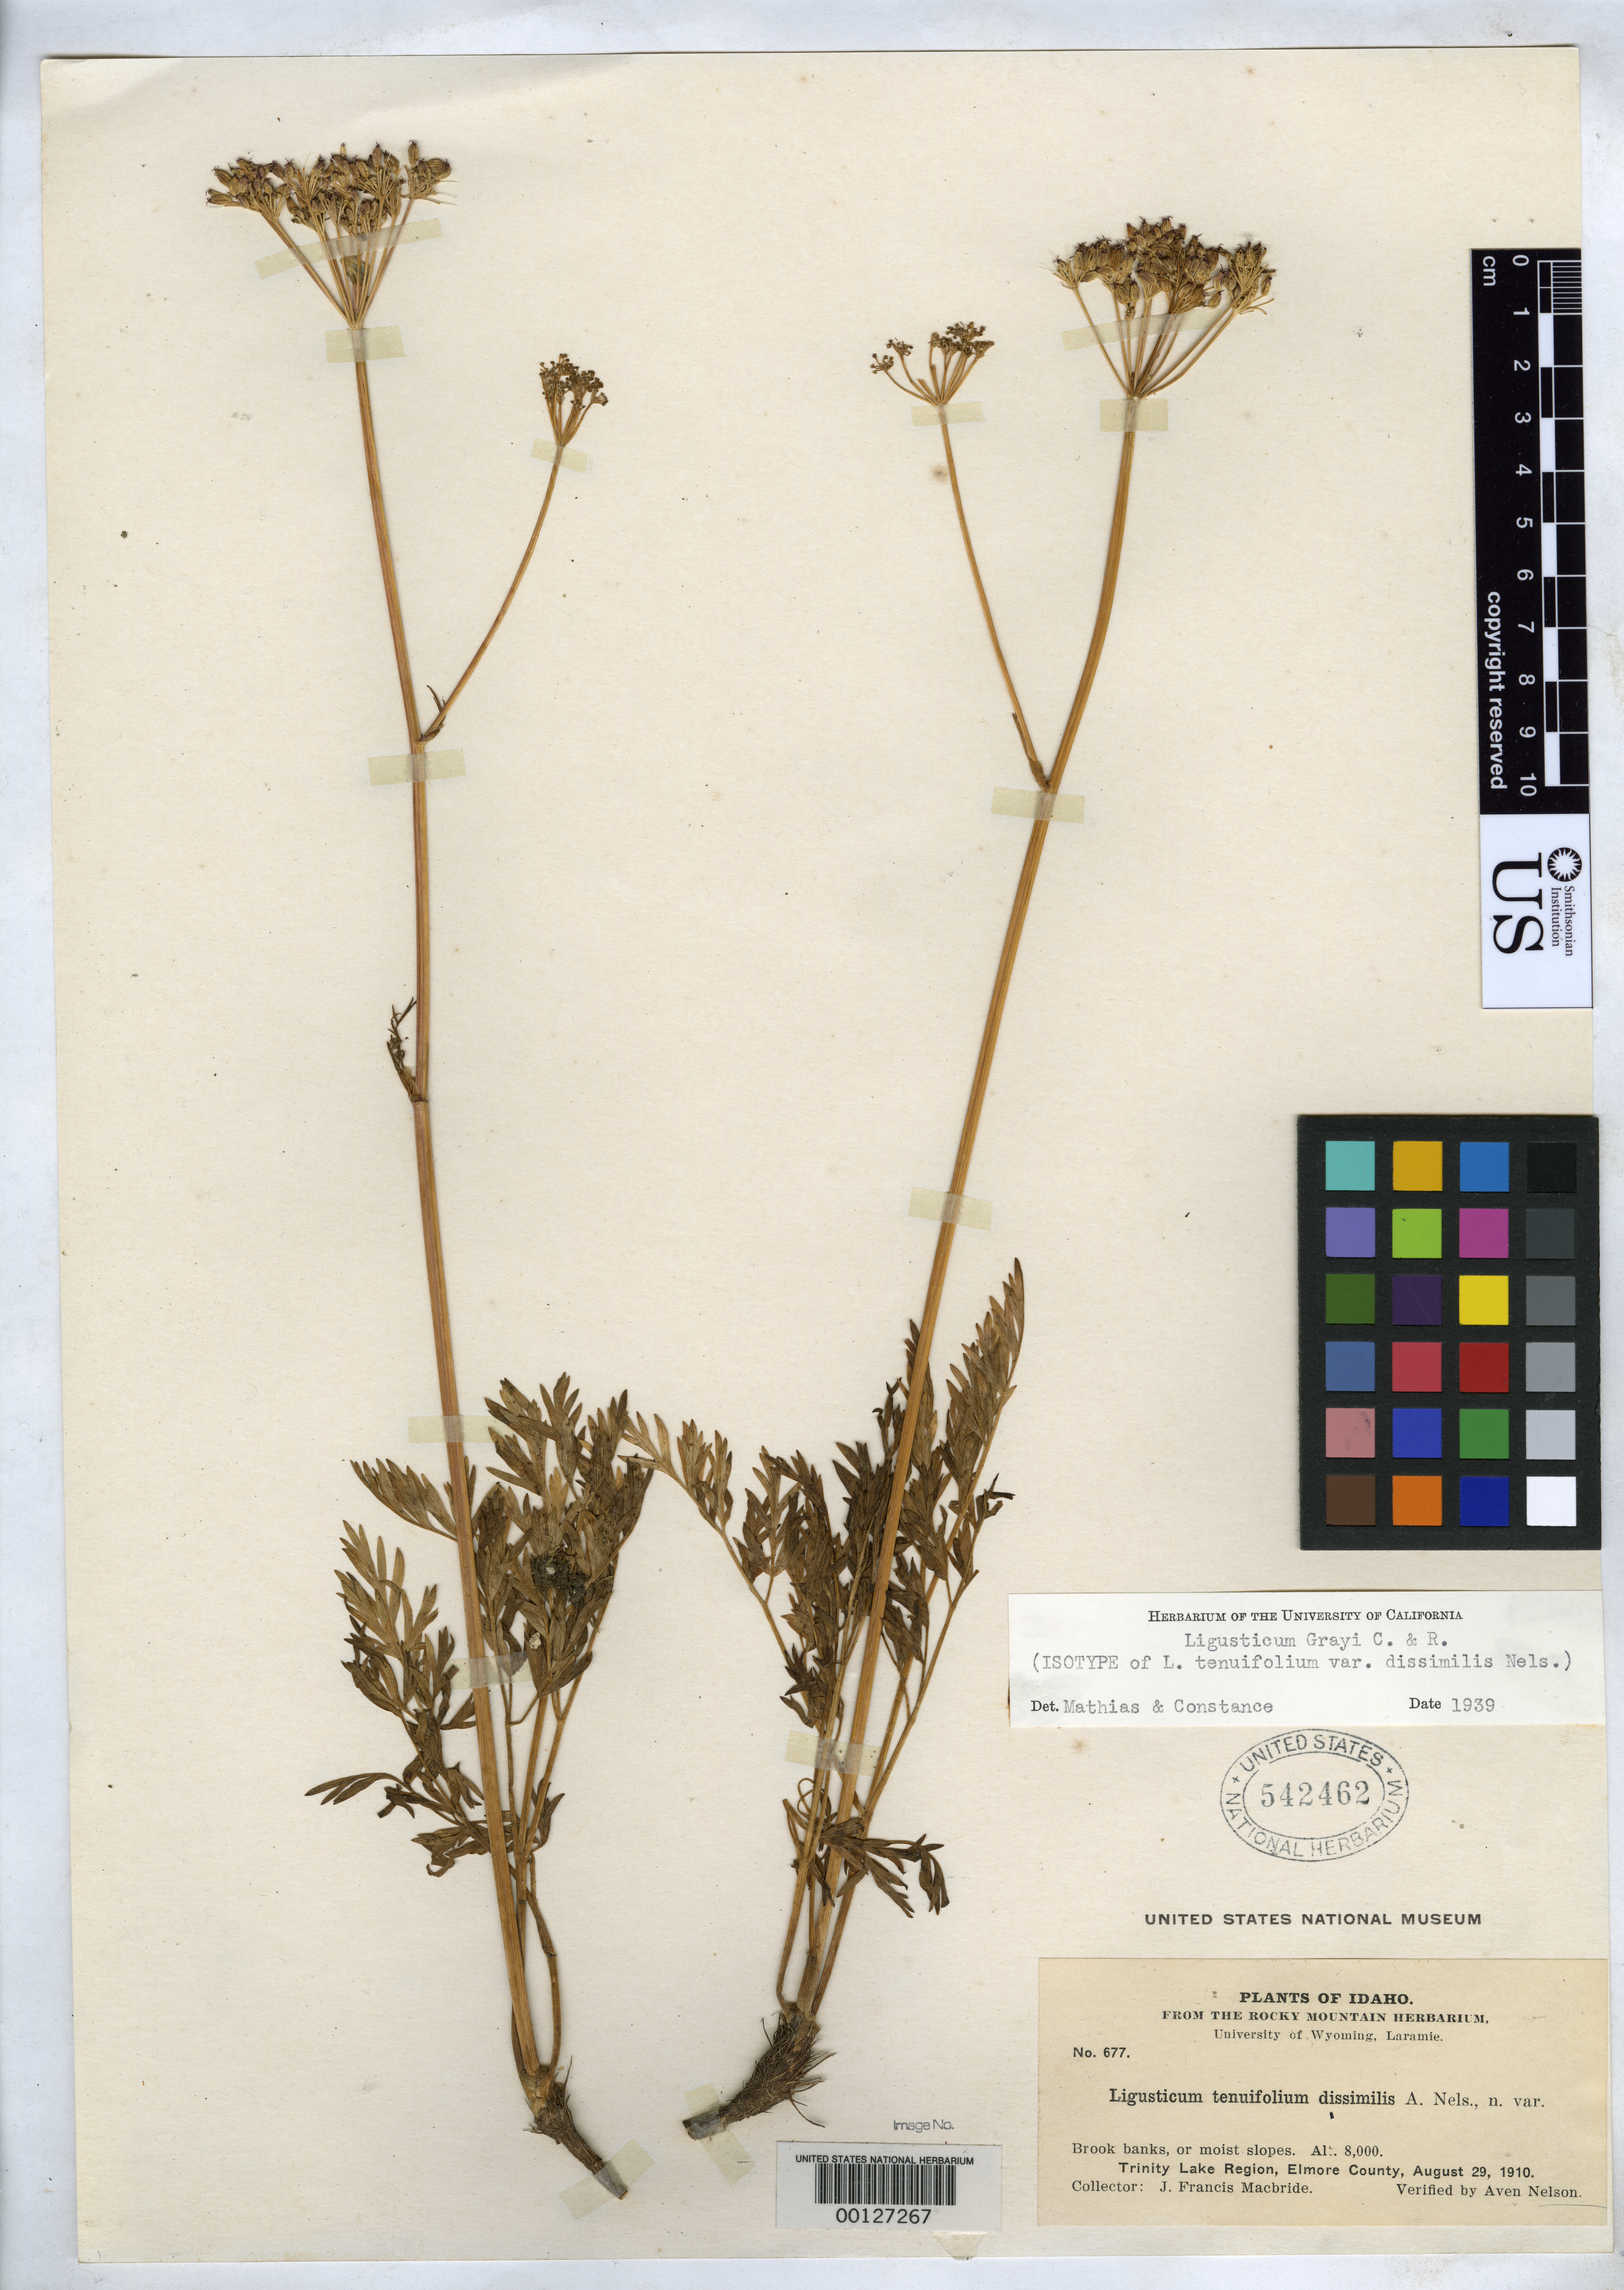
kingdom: Plantae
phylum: Tracheophyta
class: Magnoliopsida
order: Apiales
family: Apiaceae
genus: Ligusticum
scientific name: Ligusticum tenuifolium var. dissimilis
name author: A. Nelson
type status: Isotype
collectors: J. F. Macbride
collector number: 677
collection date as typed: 29 Aug 1910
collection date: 1910-08-29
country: United States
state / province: Idaho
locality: Trinity Lake region.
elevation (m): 2438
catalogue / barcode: US 542462